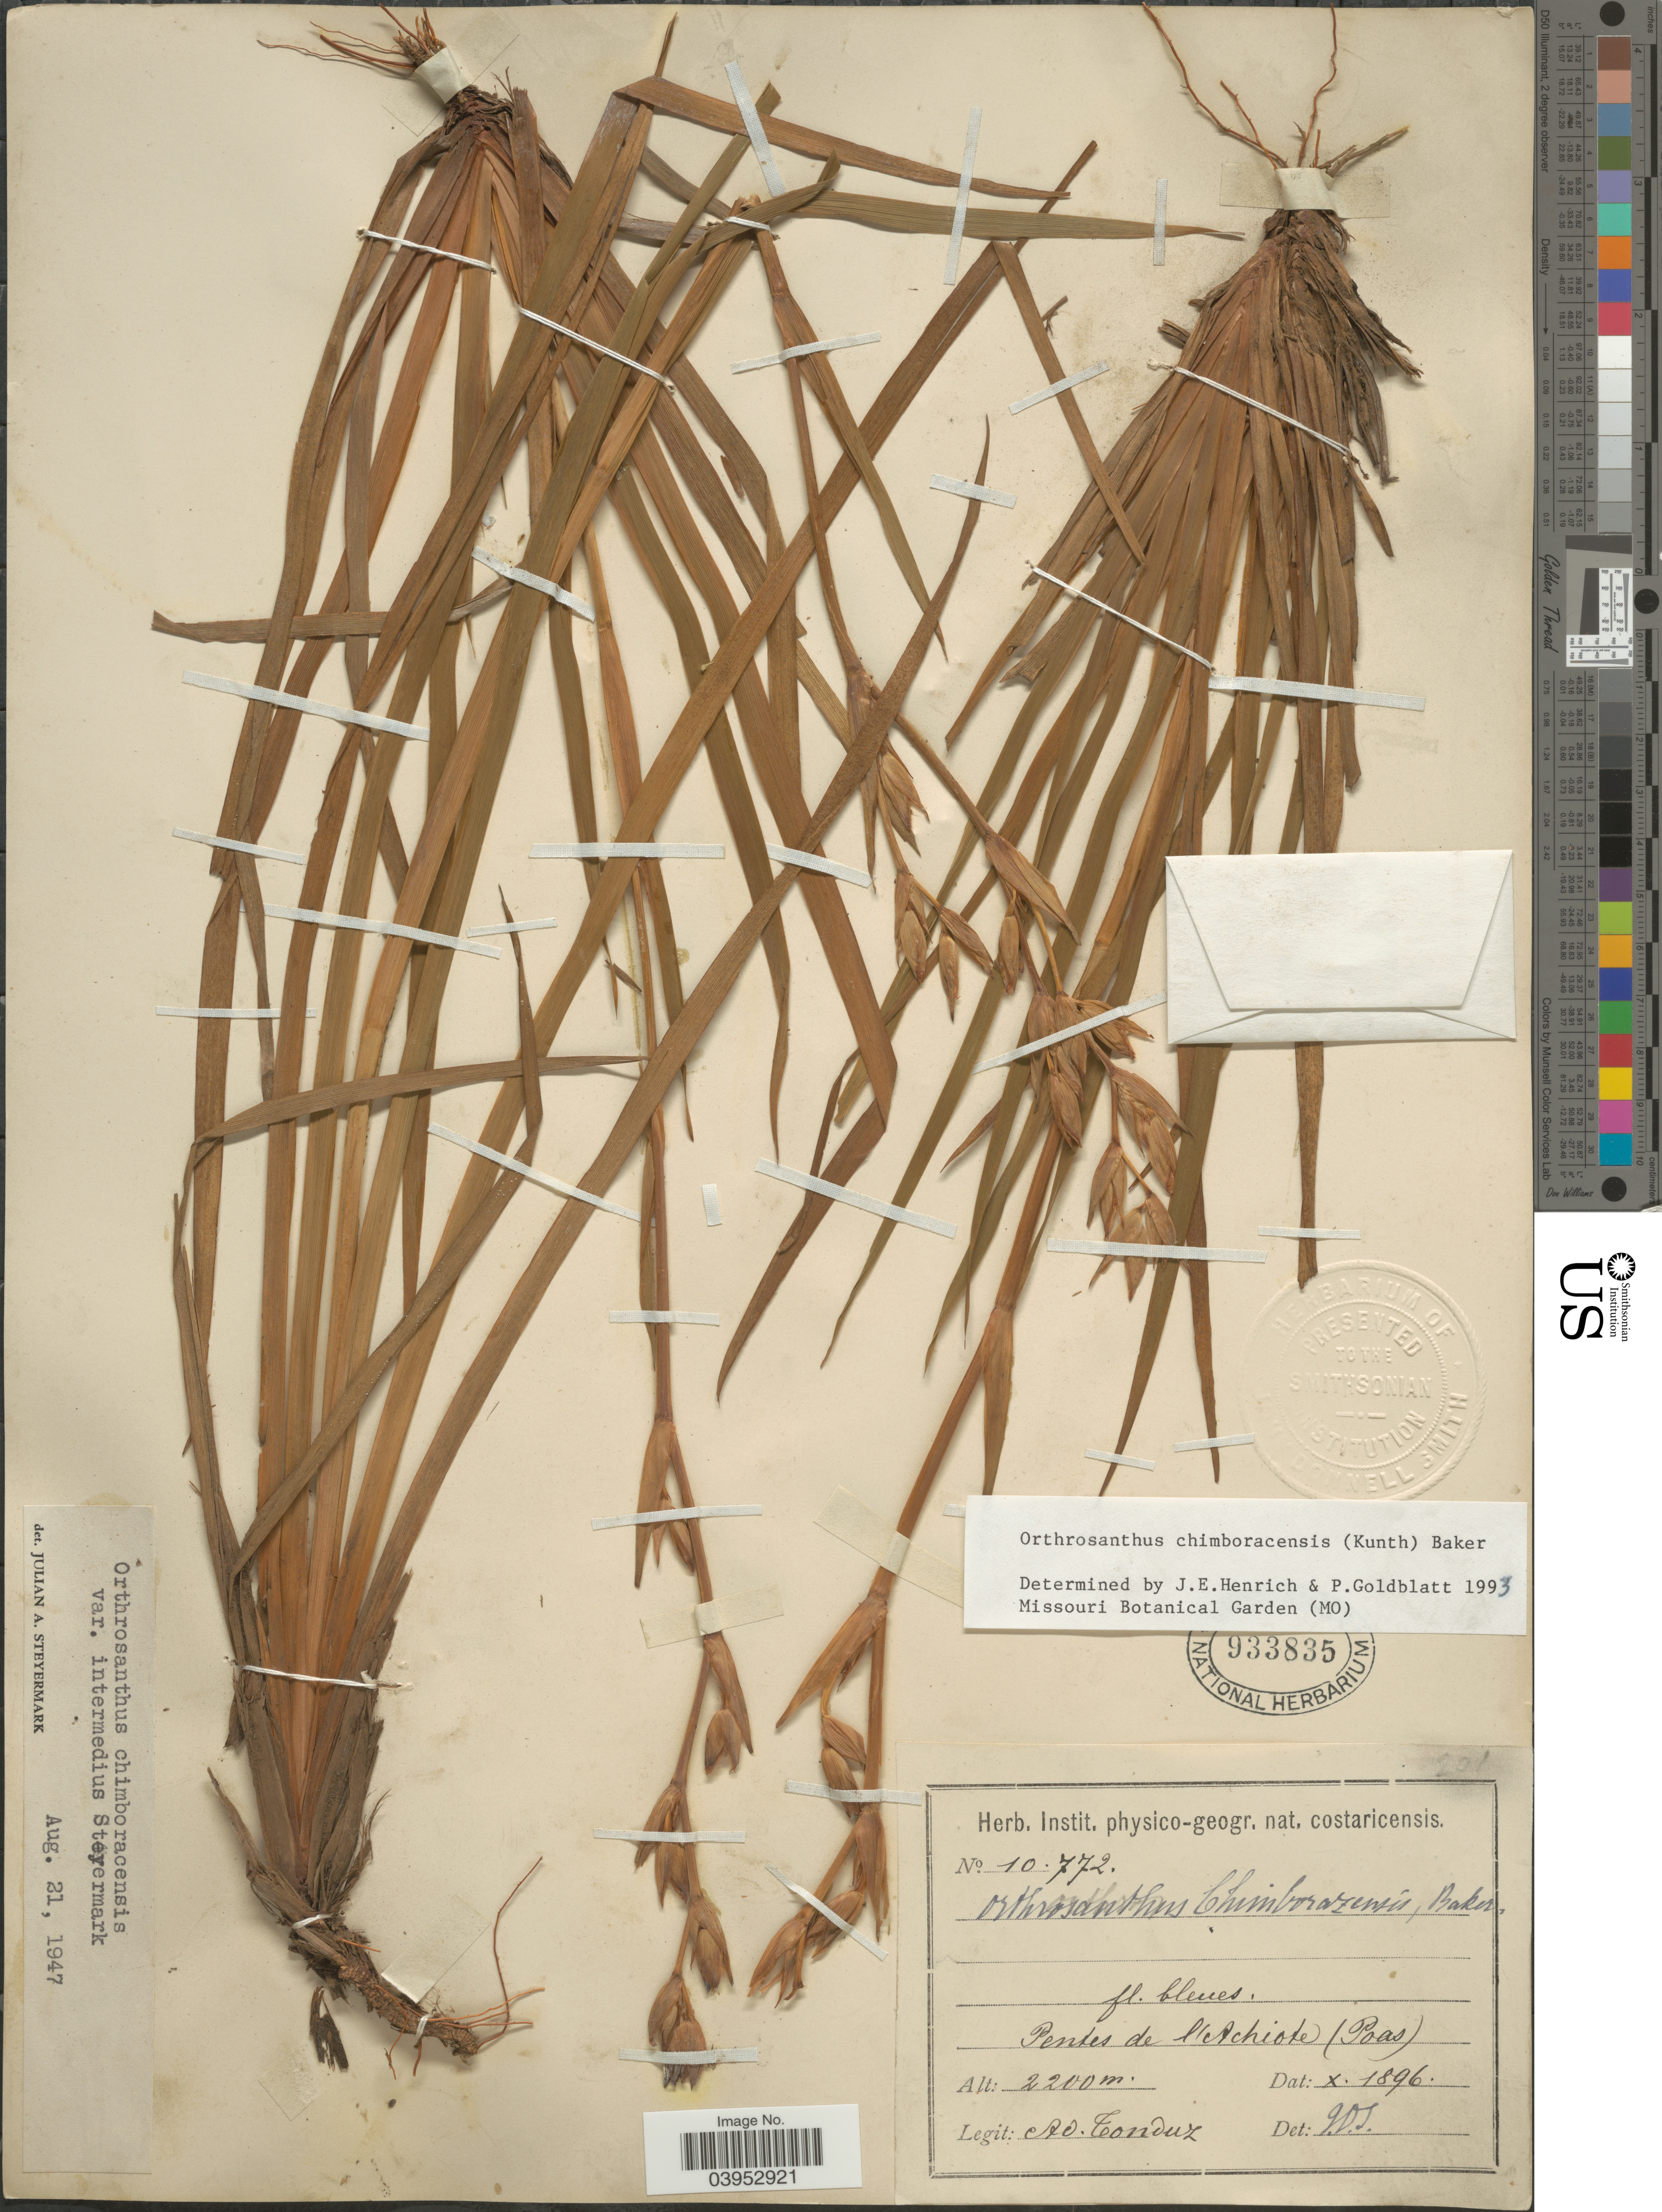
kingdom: Plantae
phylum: Tracheophyta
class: Liliopsida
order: Asparagales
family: Iridaceae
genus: Orthrosanthus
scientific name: Orthrosanthus chimboracensis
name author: (Kunth) Baker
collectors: A. Tonduz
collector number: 10772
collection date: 1896-10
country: Costa Rica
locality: Pentes de l'Achiote (Poas).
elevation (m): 2200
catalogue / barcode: US 933835